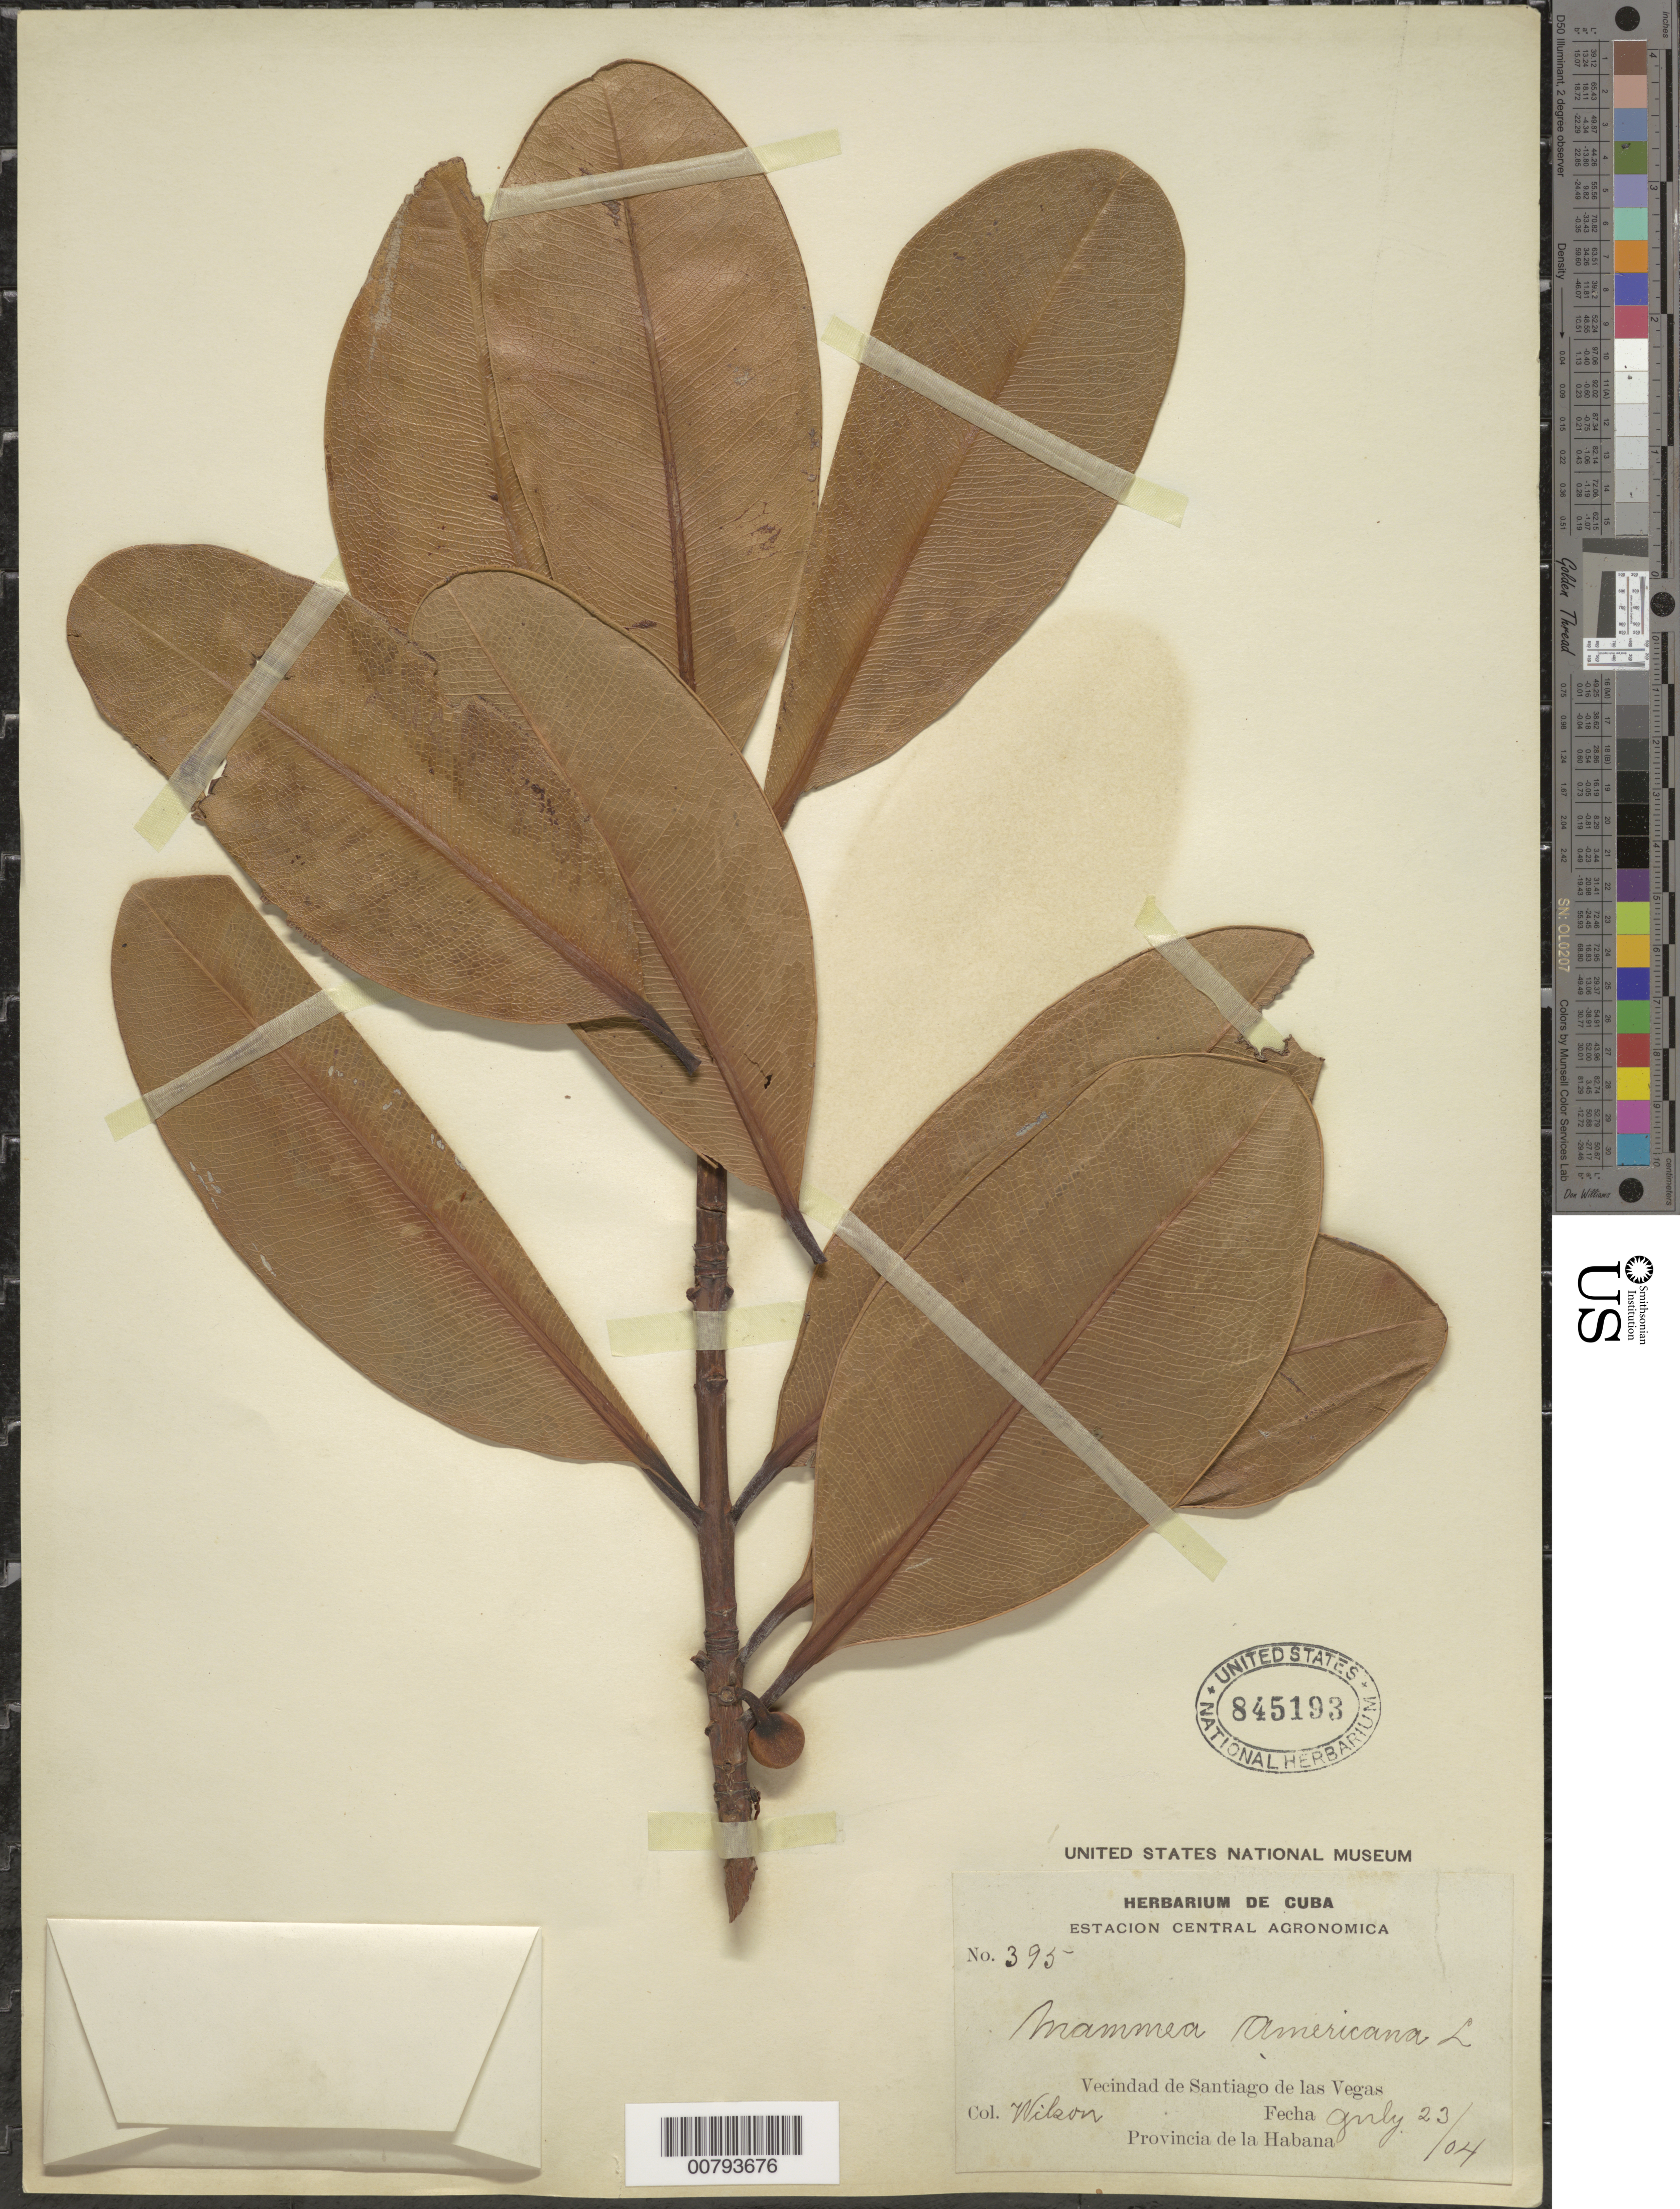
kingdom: Plantae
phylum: Tracheophyta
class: Magnoliopsida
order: Malpighiales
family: Calophyllaceae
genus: Mammea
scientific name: Mammea americana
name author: L.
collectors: -- Wilson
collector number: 395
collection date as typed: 23 Jul 1904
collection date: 1904-07-23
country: Cuba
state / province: La Habana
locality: Vecindad de Santiago de las Vegas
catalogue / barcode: US 845193